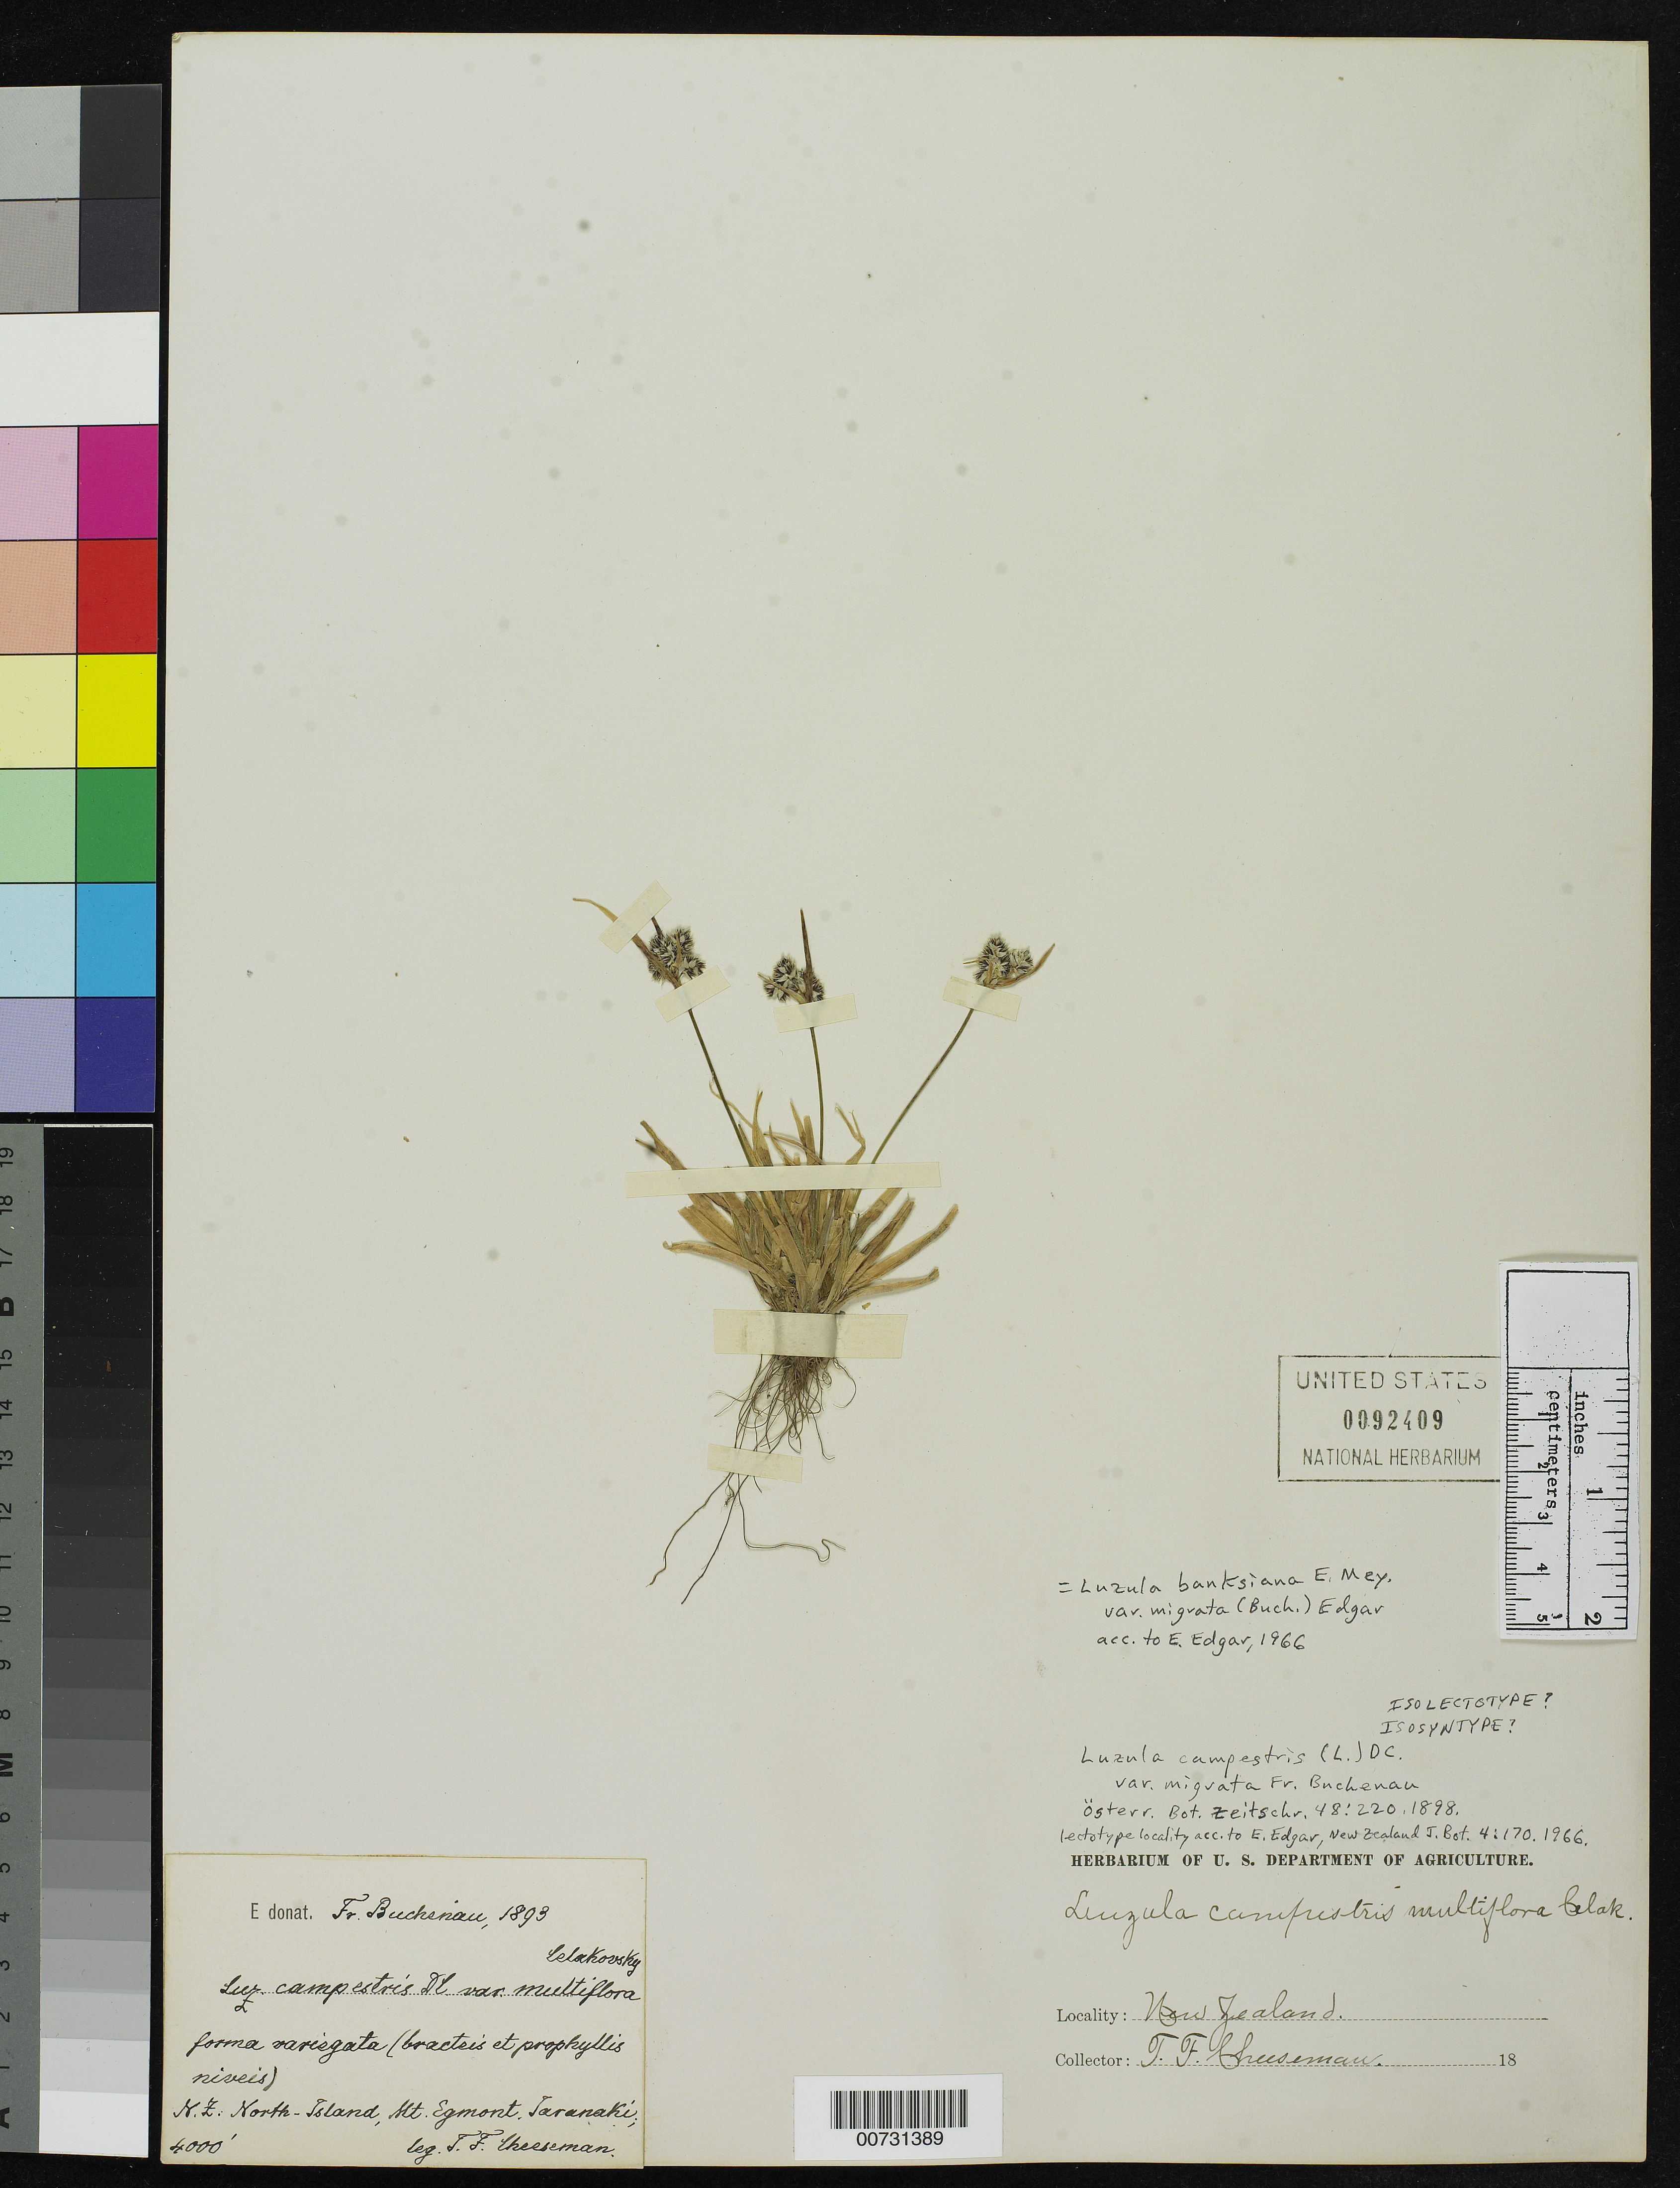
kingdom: Plantae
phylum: Tracheophyta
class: Liliopsida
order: Poales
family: Juncaceae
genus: Luzula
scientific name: Luzula campestris var. migrata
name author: Buchenau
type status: Possible Isolectotype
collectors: T. F. Cheeseman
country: New Zealand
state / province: Taranaki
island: North Island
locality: N.Z. North-Island, Mt. Egmont, Taranaki.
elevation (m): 1219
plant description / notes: Lectotype is Cheeseman 36 acc. to Edgar (1966) but other label data match.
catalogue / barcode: US 92409